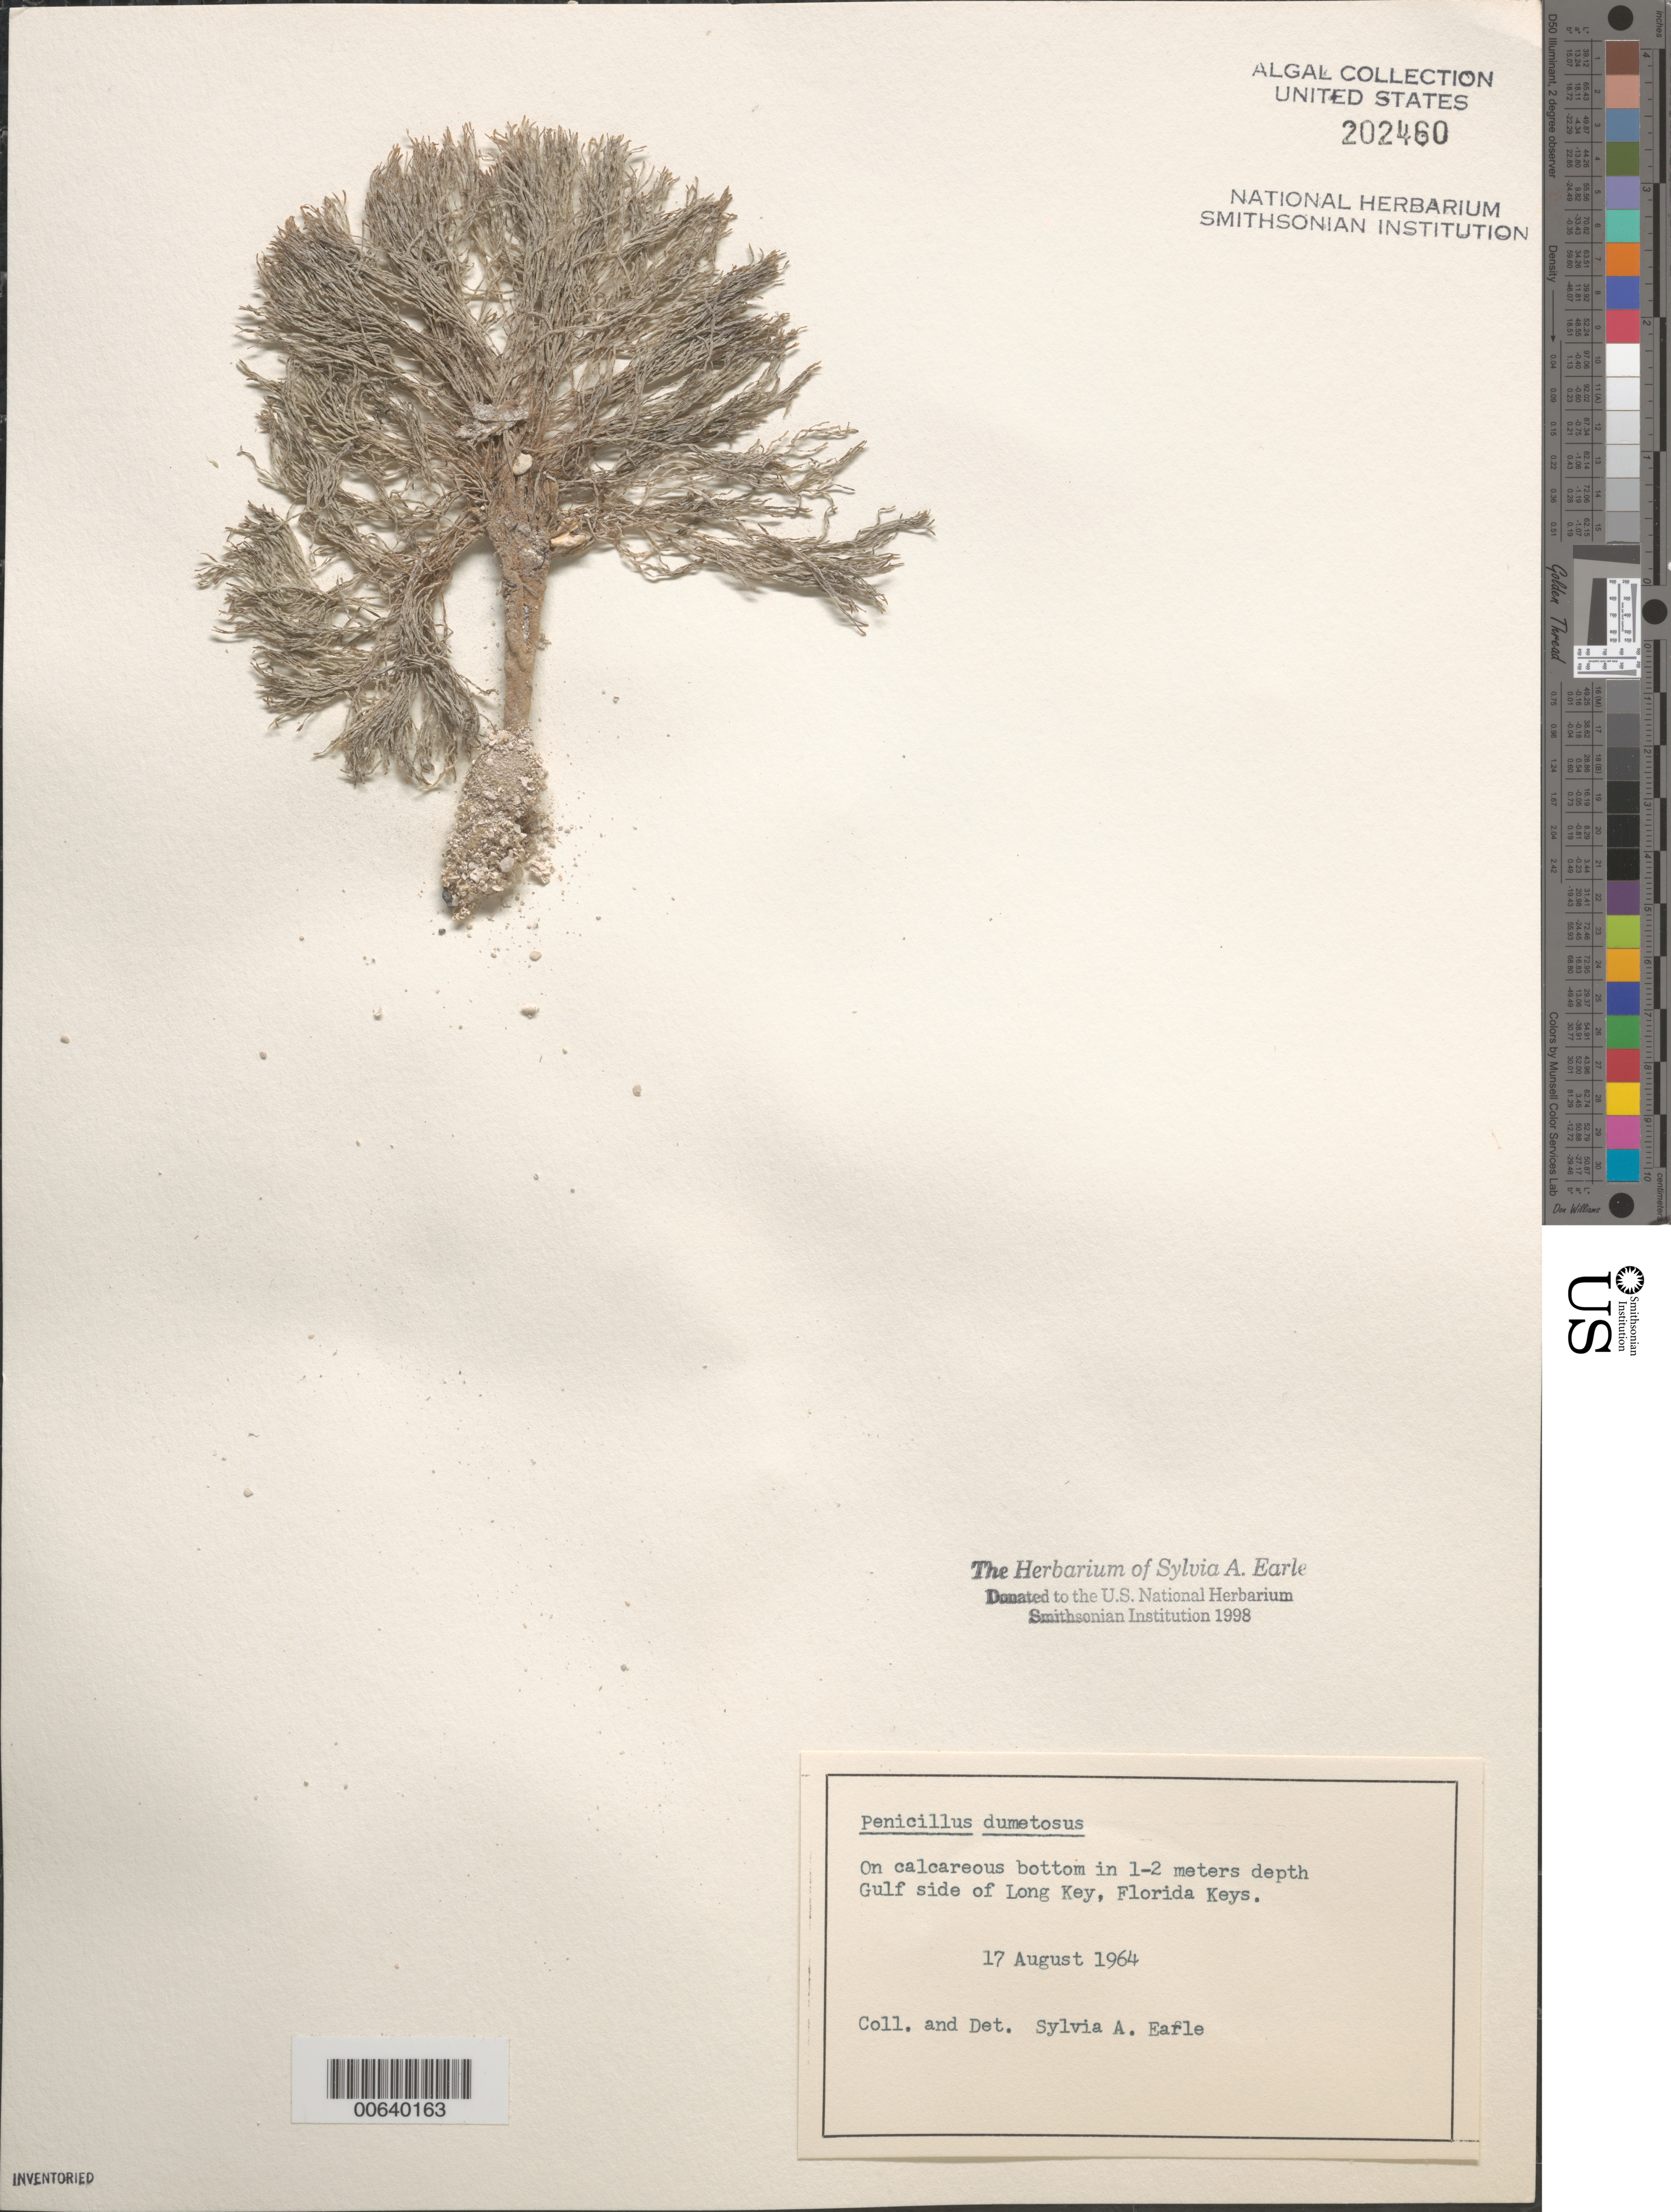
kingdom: Plantae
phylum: Chlorophyta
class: Ulvophyceae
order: Bryopsidales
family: Udoteaceae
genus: Penicillus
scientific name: Penicillus dumetosus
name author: (J.V.Lamouroux) Blainville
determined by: Earle, S. A.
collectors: S. A. Earle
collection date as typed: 17 Aug 1964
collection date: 1964-08-17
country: United States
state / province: Florida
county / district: Monroe County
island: Long Key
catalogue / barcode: US 202460